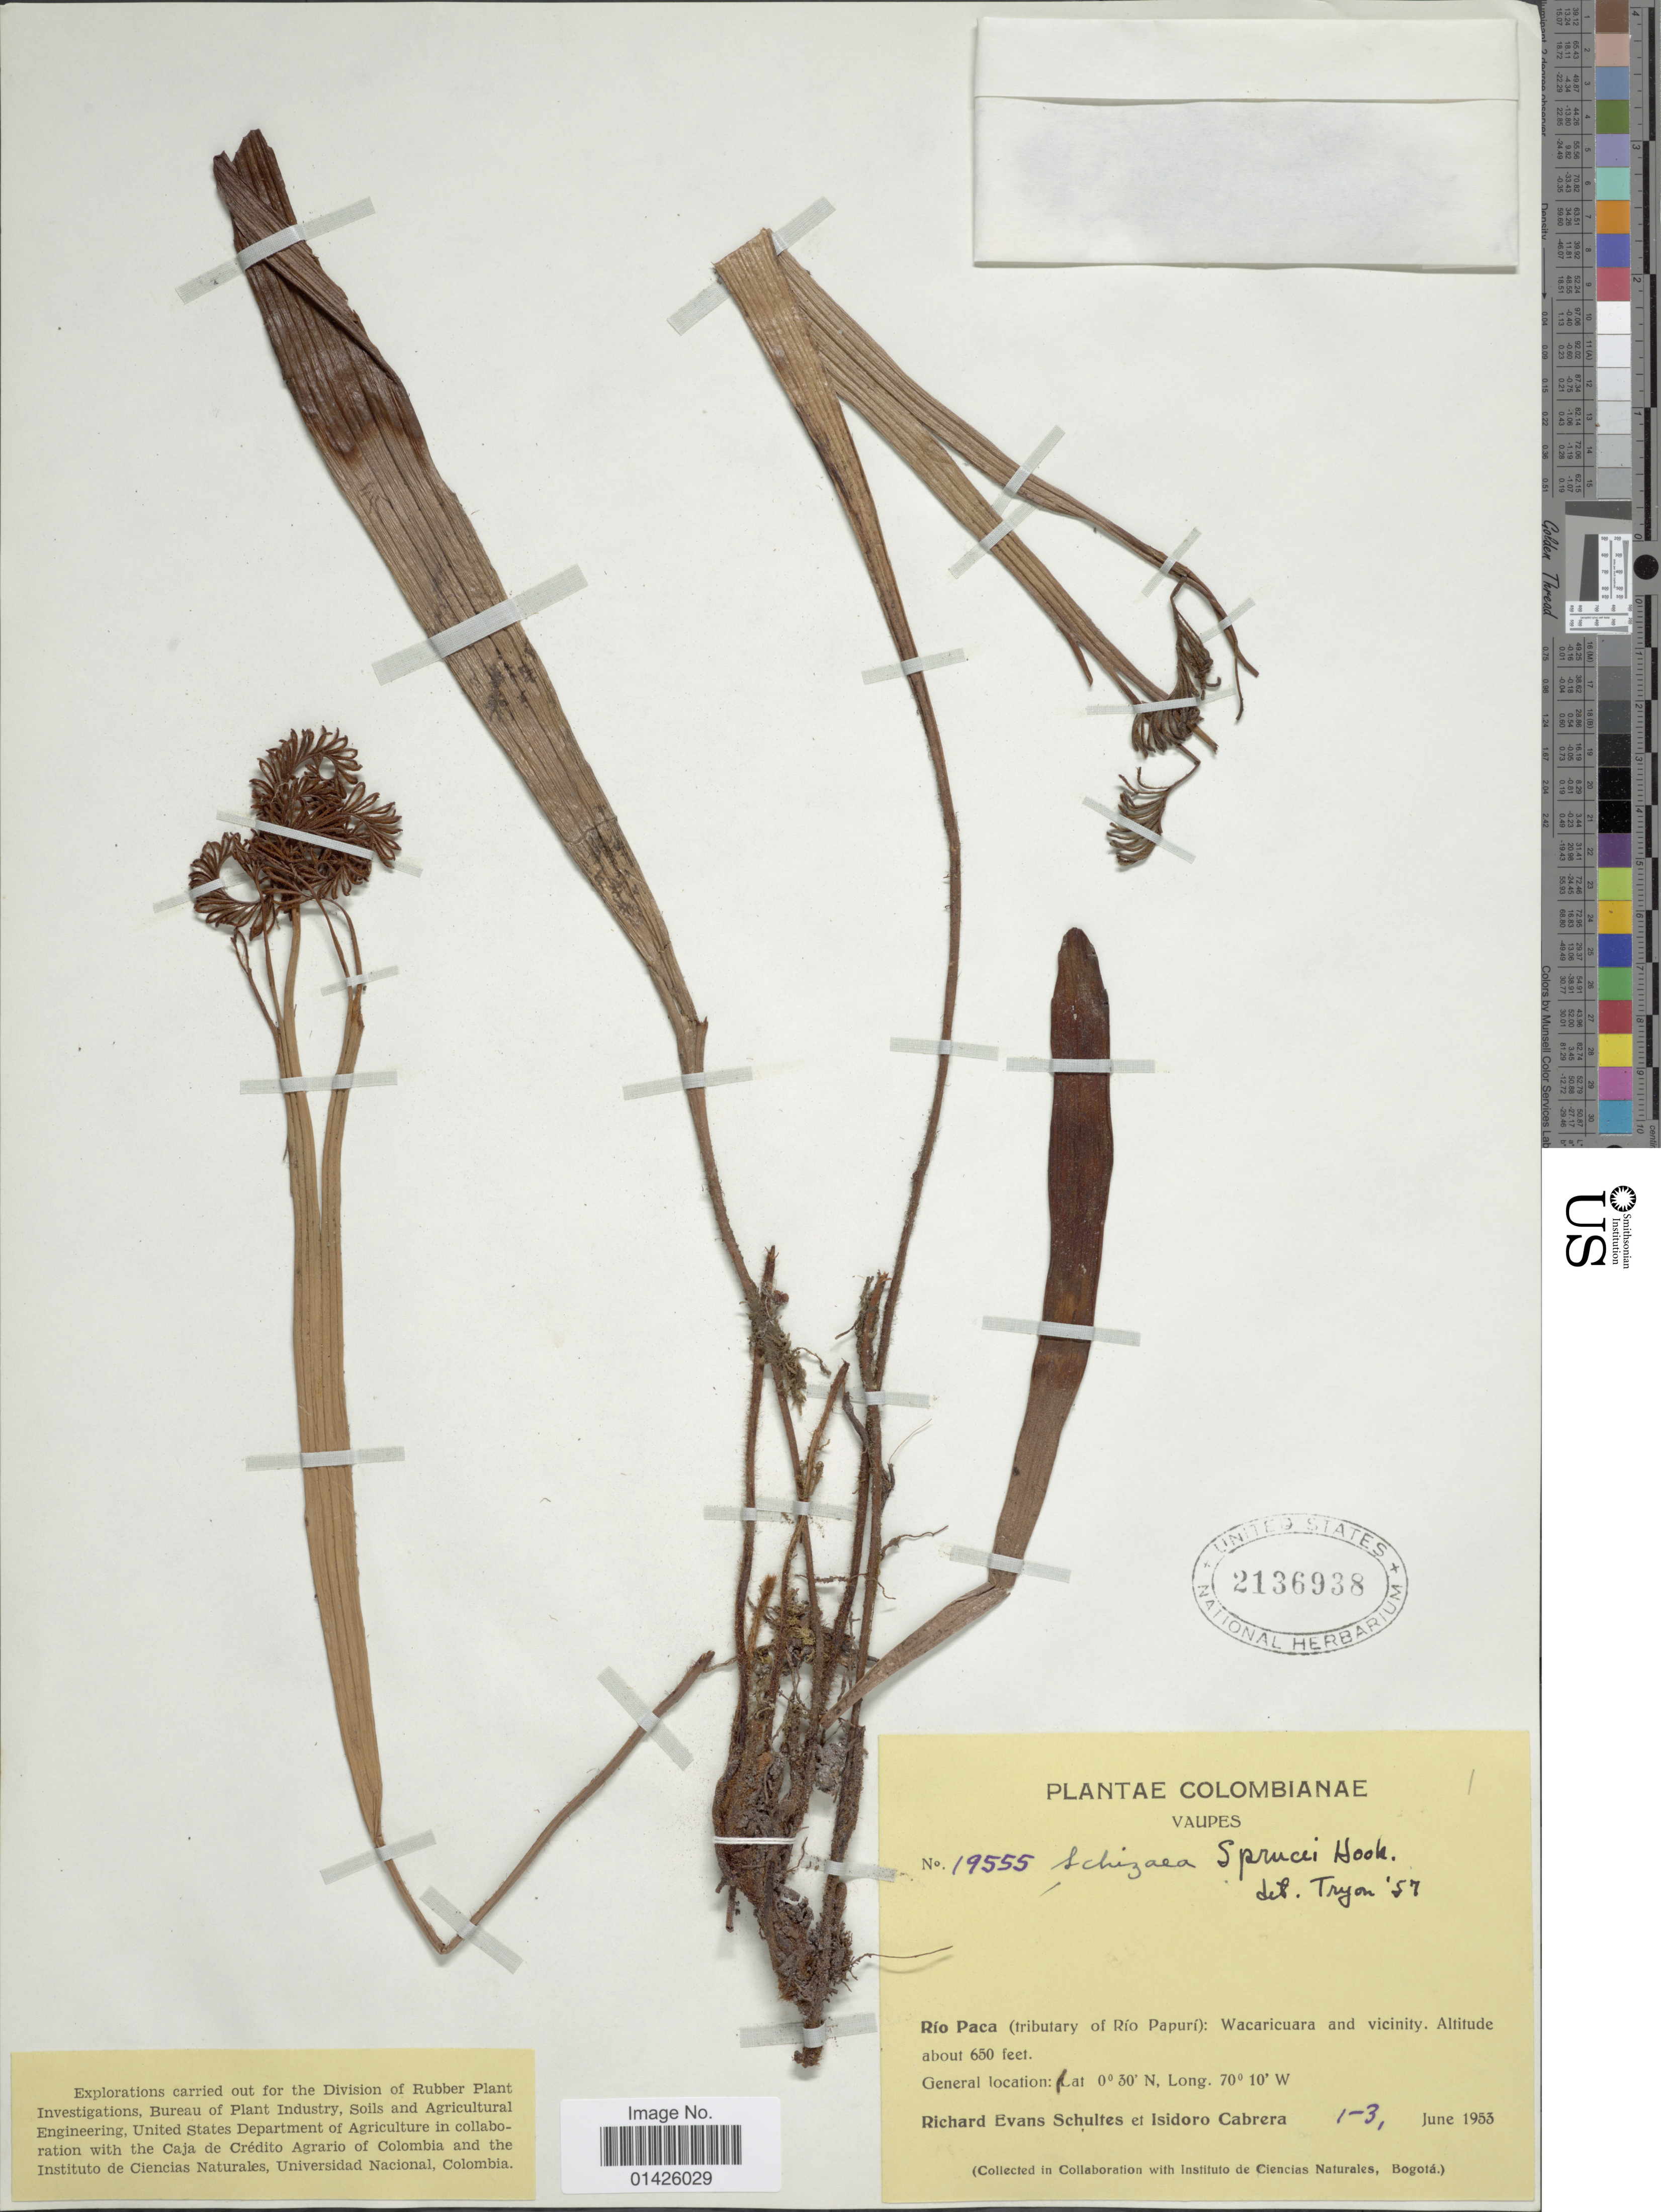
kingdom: Plantae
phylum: Tracheophyta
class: Polypodiopsida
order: Schizaeales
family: Schizaeaceae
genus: Schizaea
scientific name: Schizaea sprucei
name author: Hook.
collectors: R. E. Schultes & I. Cabrera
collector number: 19555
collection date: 1953-06-01/1953-06-03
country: Colombia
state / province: Vaupés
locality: Rio Paca (tributary of Rio Papuri), Wacaricuara and vicinity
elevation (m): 198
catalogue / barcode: US 2136938